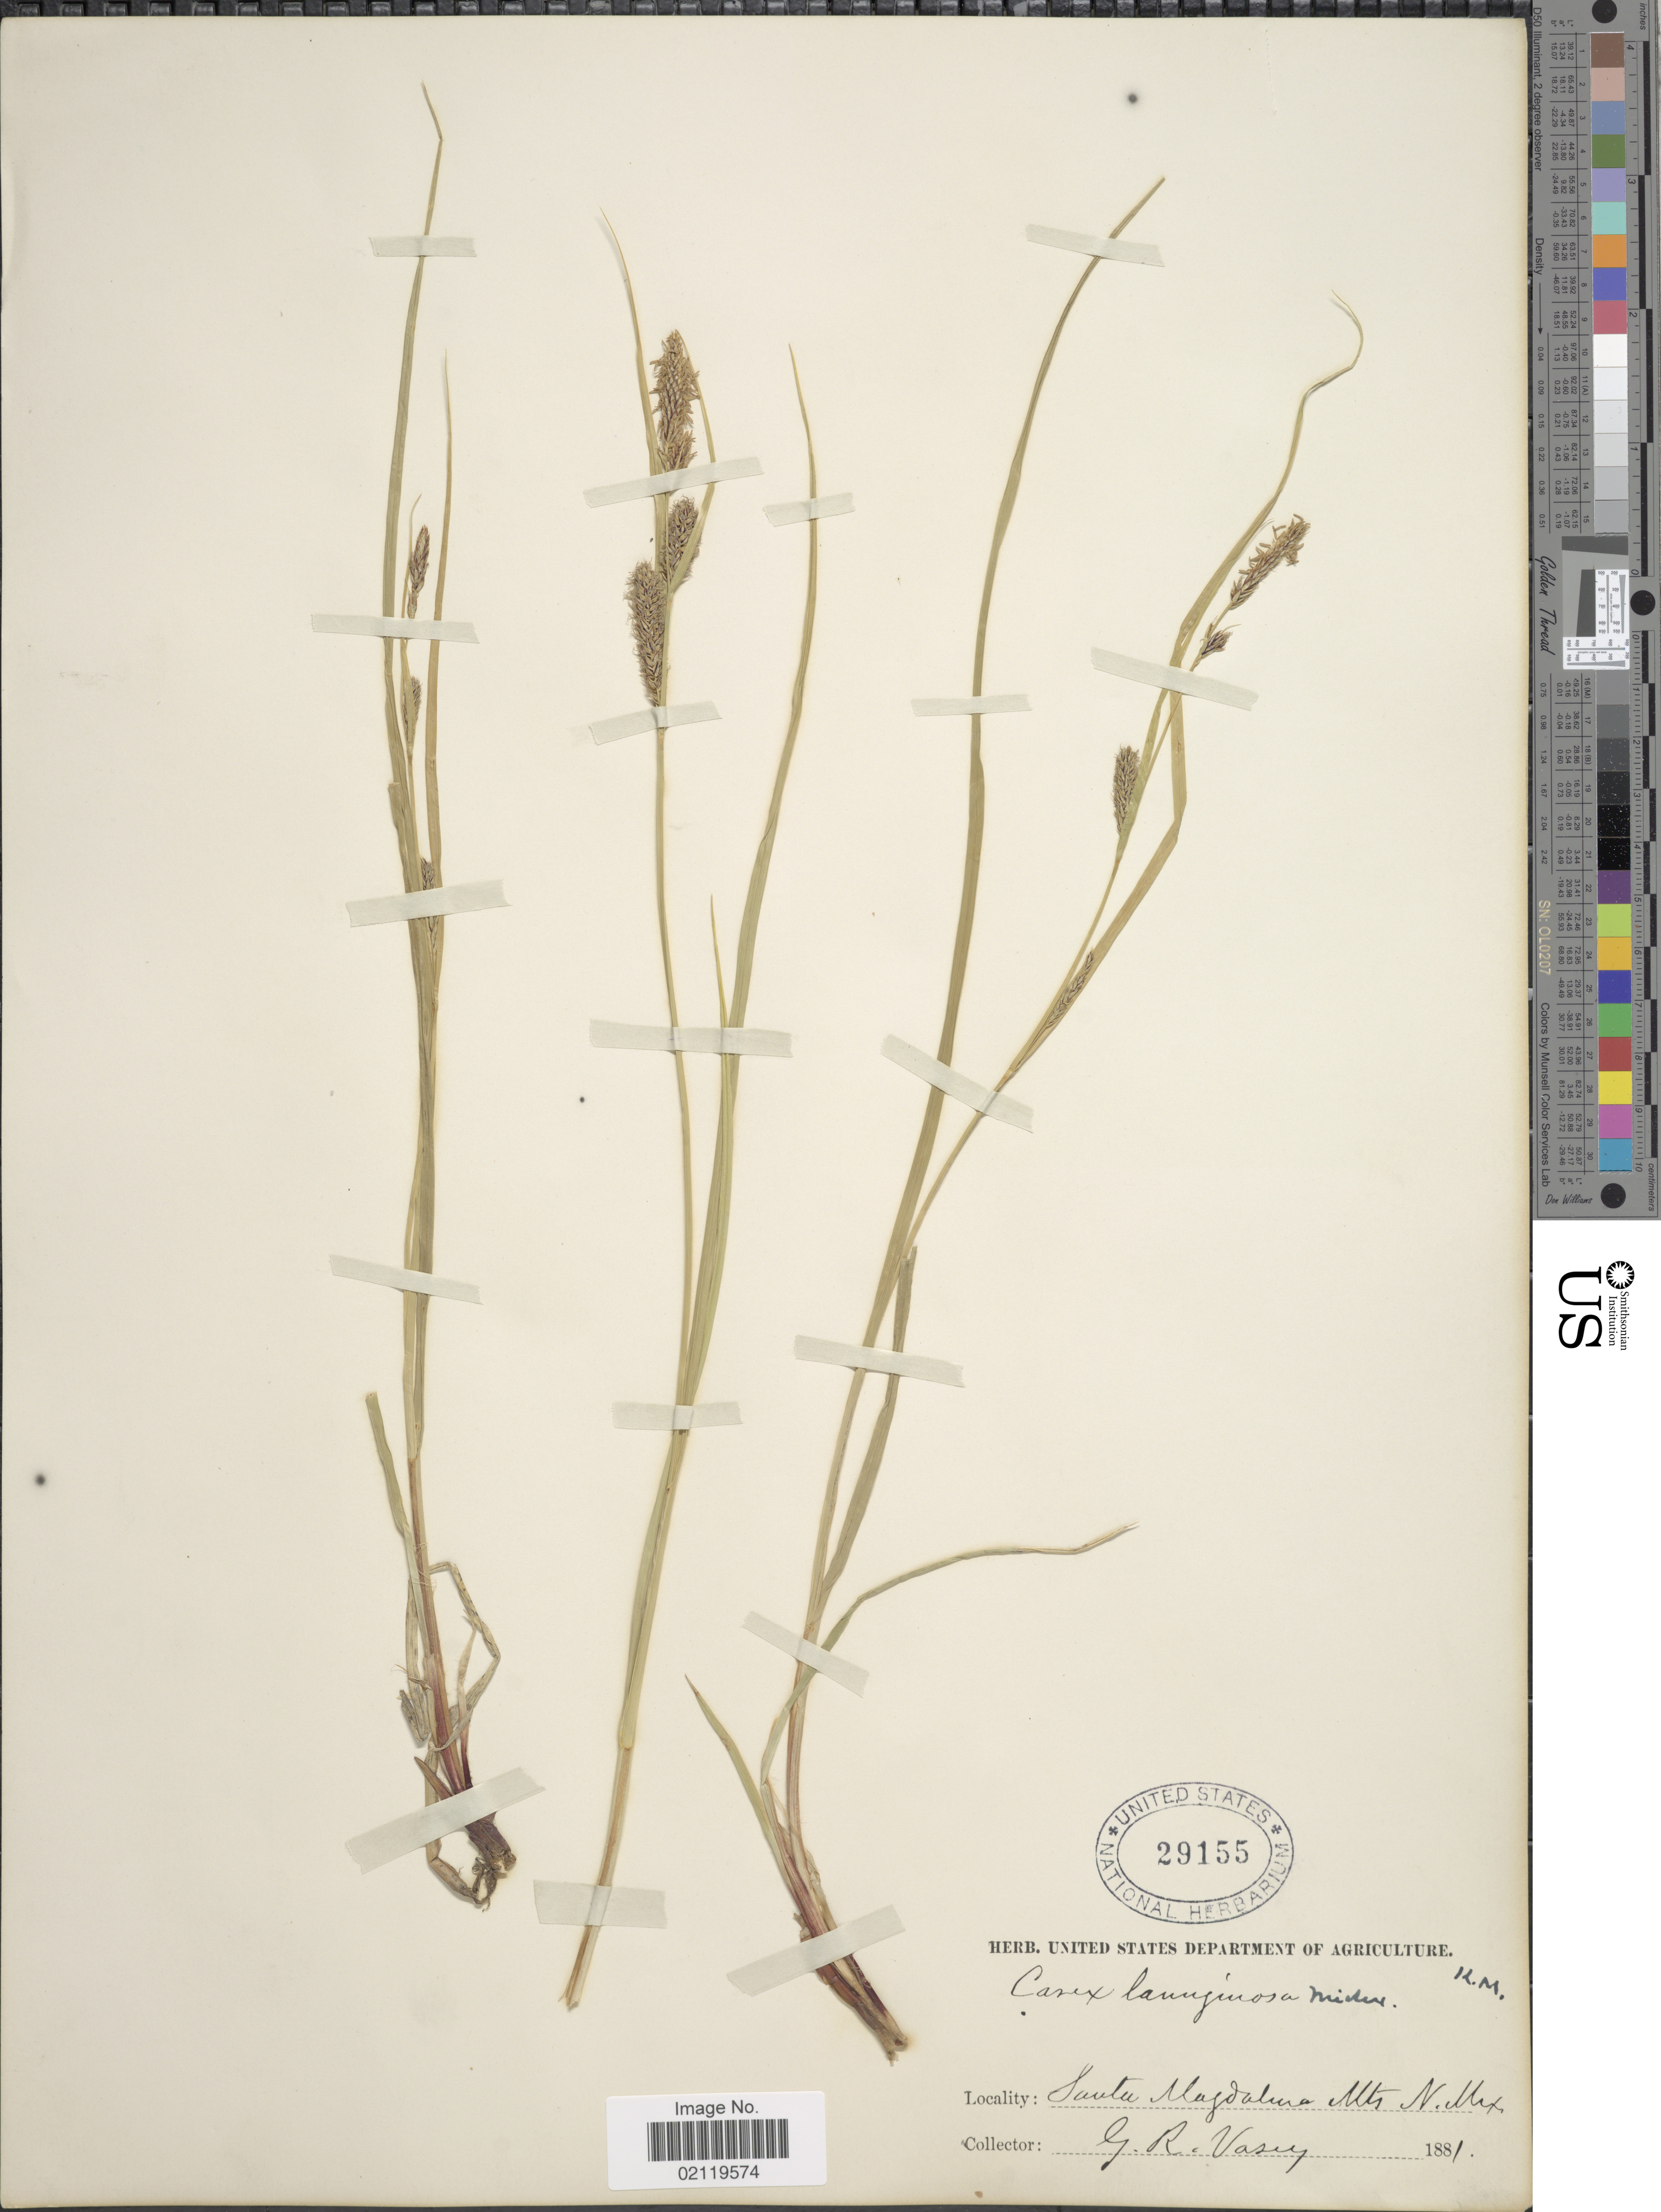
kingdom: Plantae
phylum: Tracheophyta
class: Liliopsida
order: Poales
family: Cyperaceae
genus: Carex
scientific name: Carex pellita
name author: Muhl. ex Willd.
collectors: G. R. Vasey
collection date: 1881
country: United States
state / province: New Mexico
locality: Santa Magdalena Mts.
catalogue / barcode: US 29155